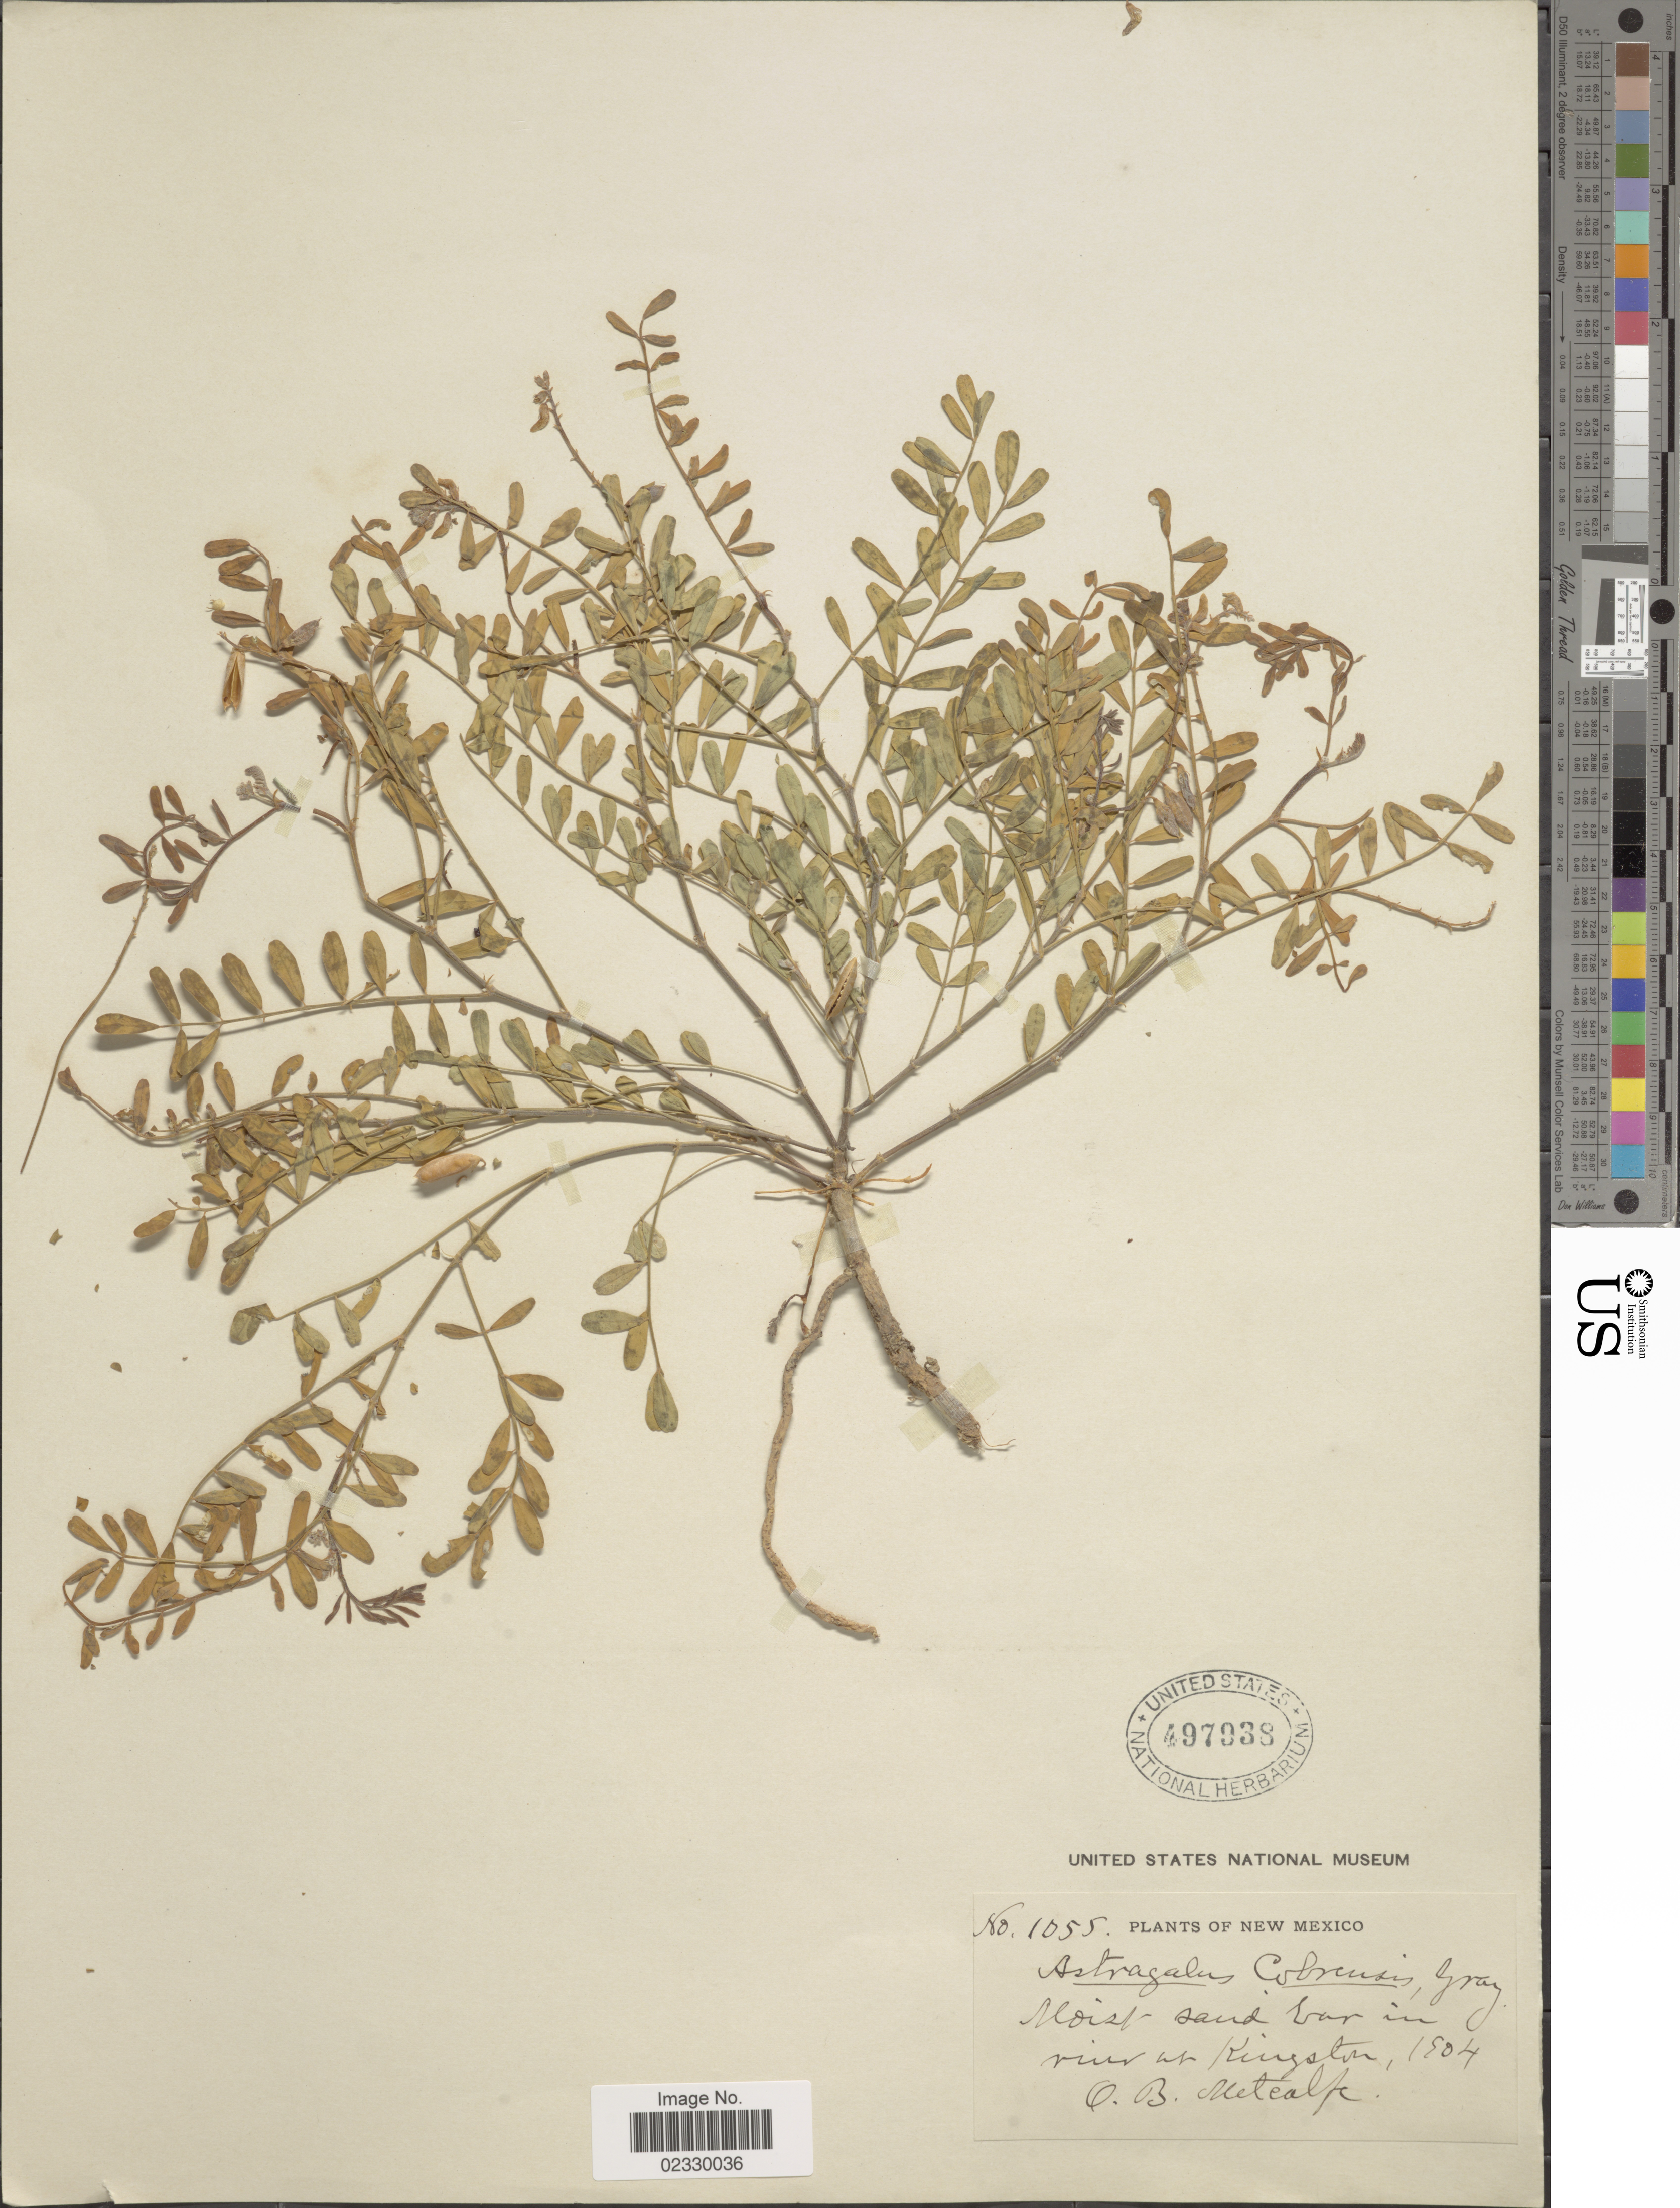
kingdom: Plantae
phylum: Tracheophyta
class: Magnoliopsida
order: Fabales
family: Fabaceae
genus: Astragalus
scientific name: Astragalus cobrensis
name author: A. Gray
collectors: O. B. Metcalfe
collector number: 1055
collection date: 1904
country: United States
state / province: New Mexico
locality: Moist sand bar in river at Kingston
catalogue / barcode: US 497938